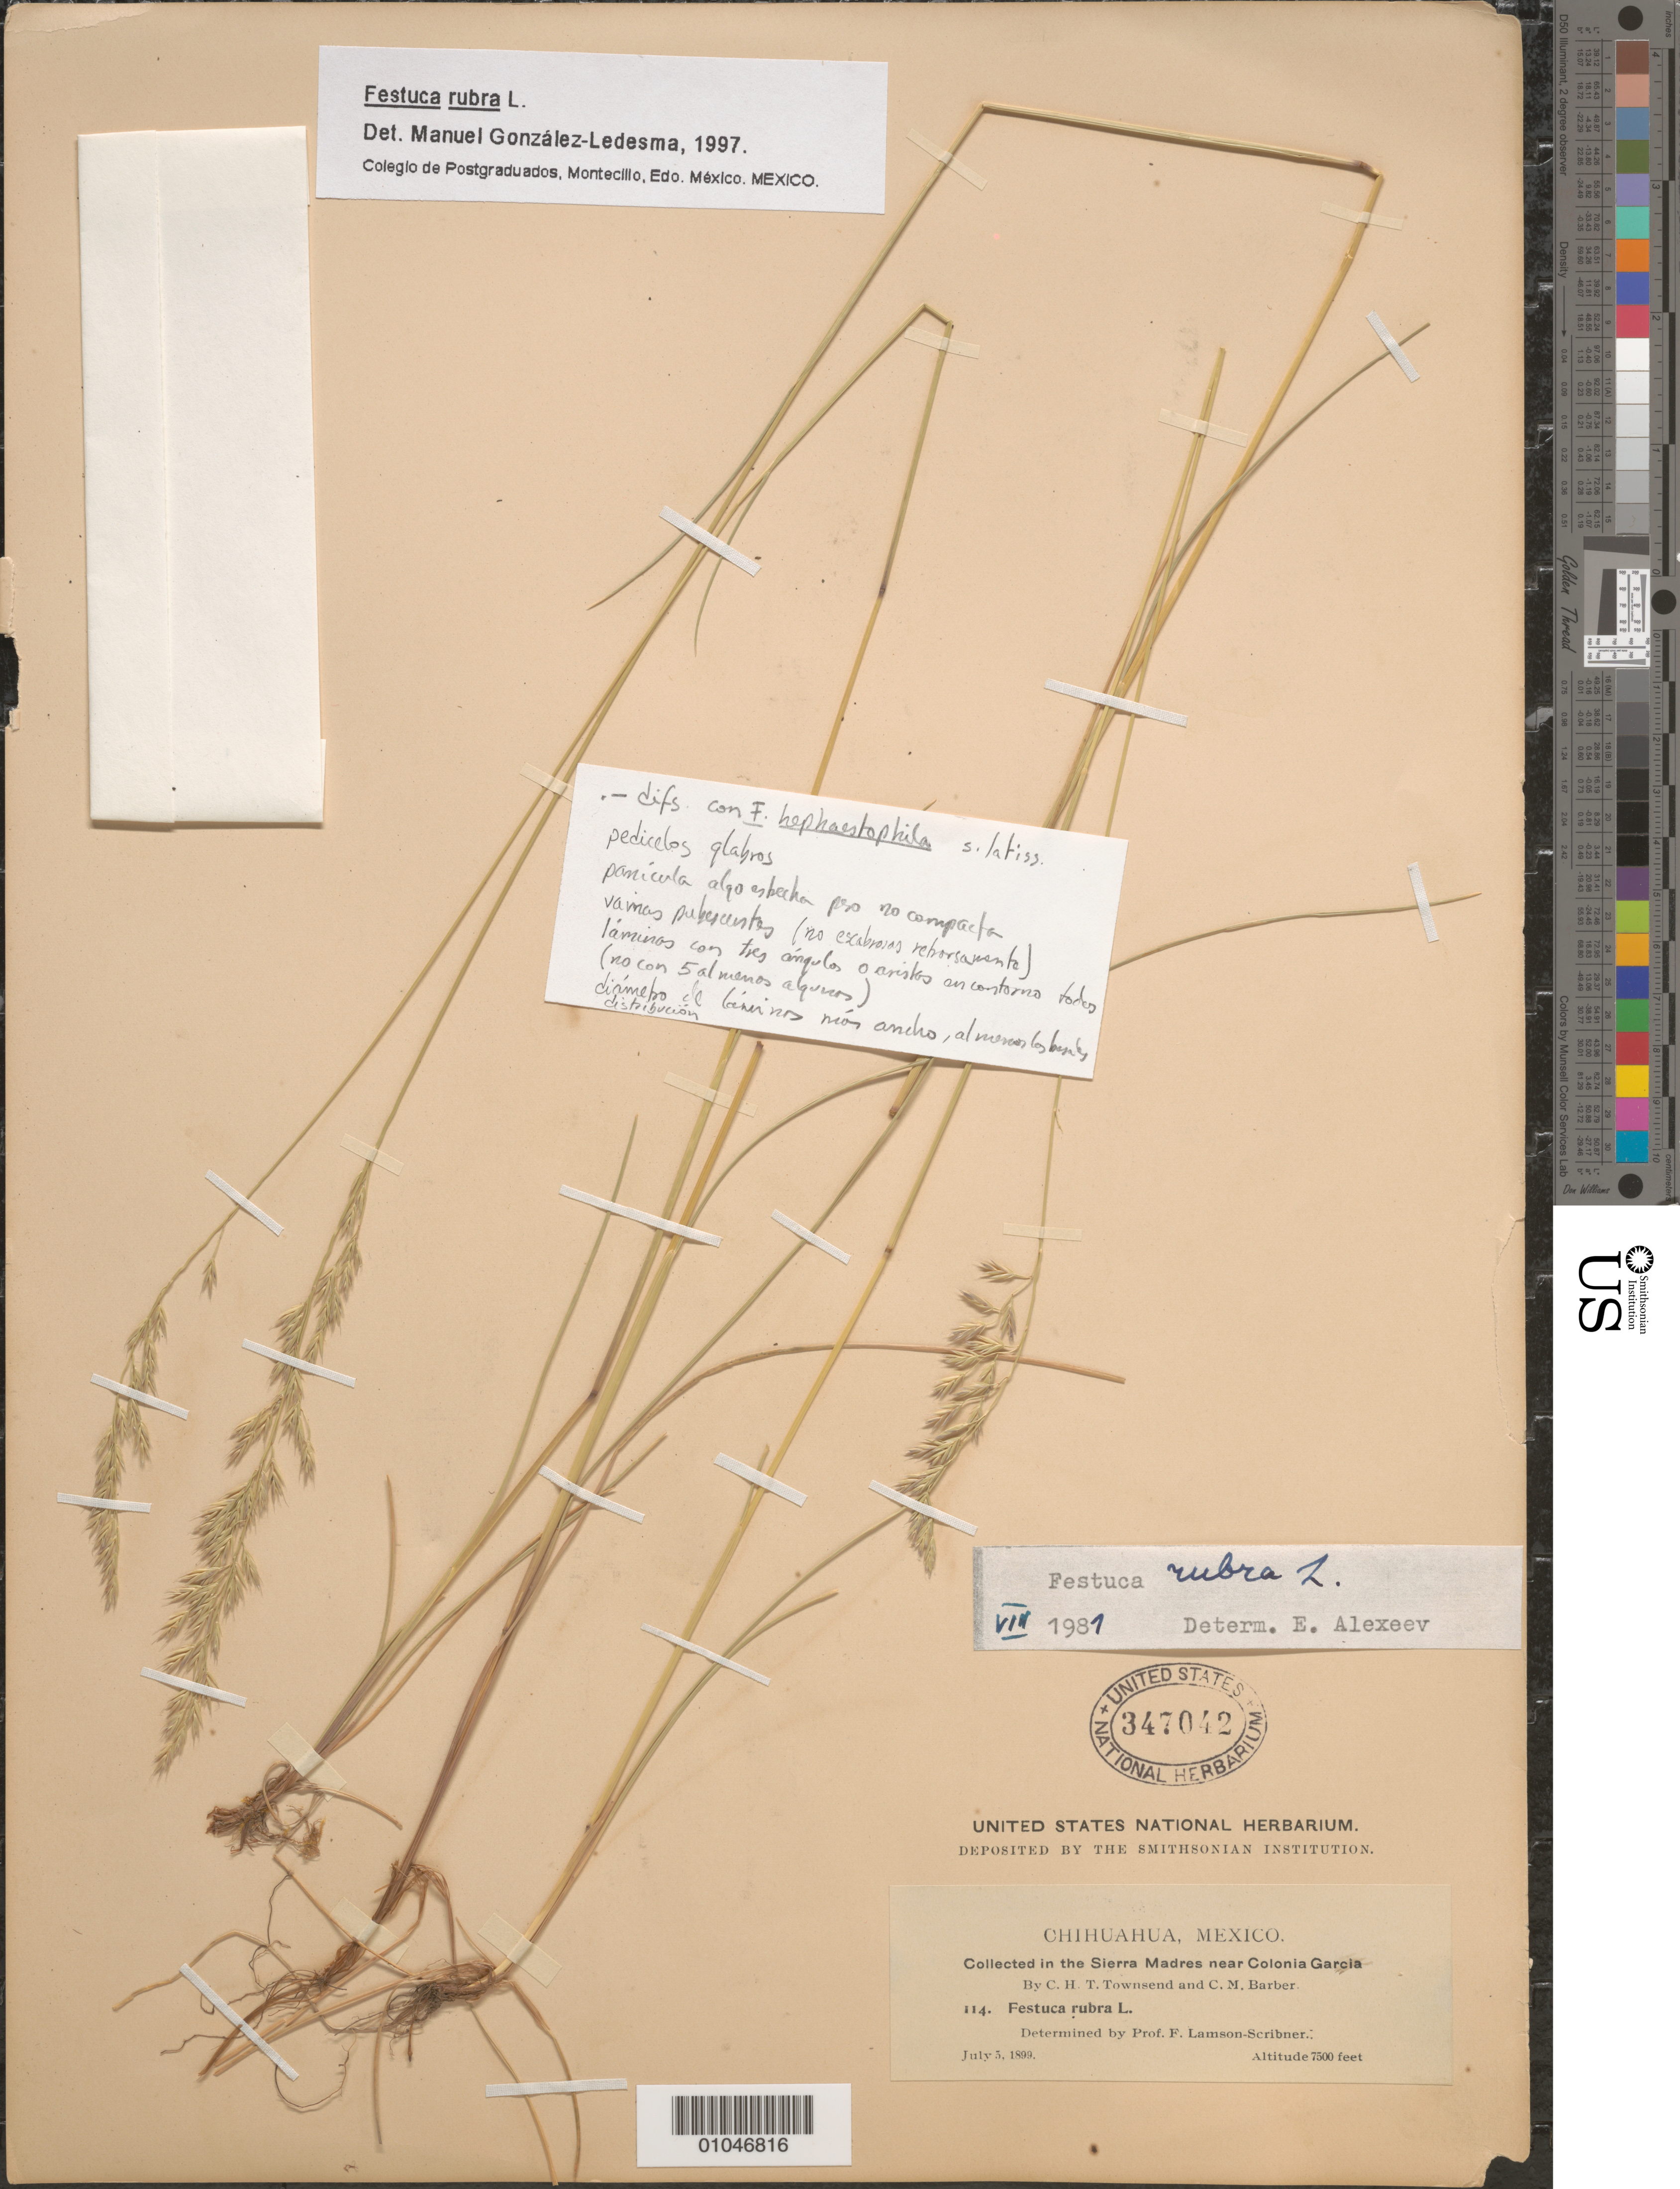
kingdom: Plantae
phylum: Tracheophyta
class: Liliopsida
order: Poales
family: Poaceae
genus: Festuca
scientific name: Festuca rubra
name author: L.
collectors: C. H. T. Townsend & F. L. Scribner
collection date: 1899-07-05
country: Mexico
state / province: Chihuahua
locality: Sierra Madres near Colonia Garcia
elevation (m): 2286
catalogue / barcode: US 347042